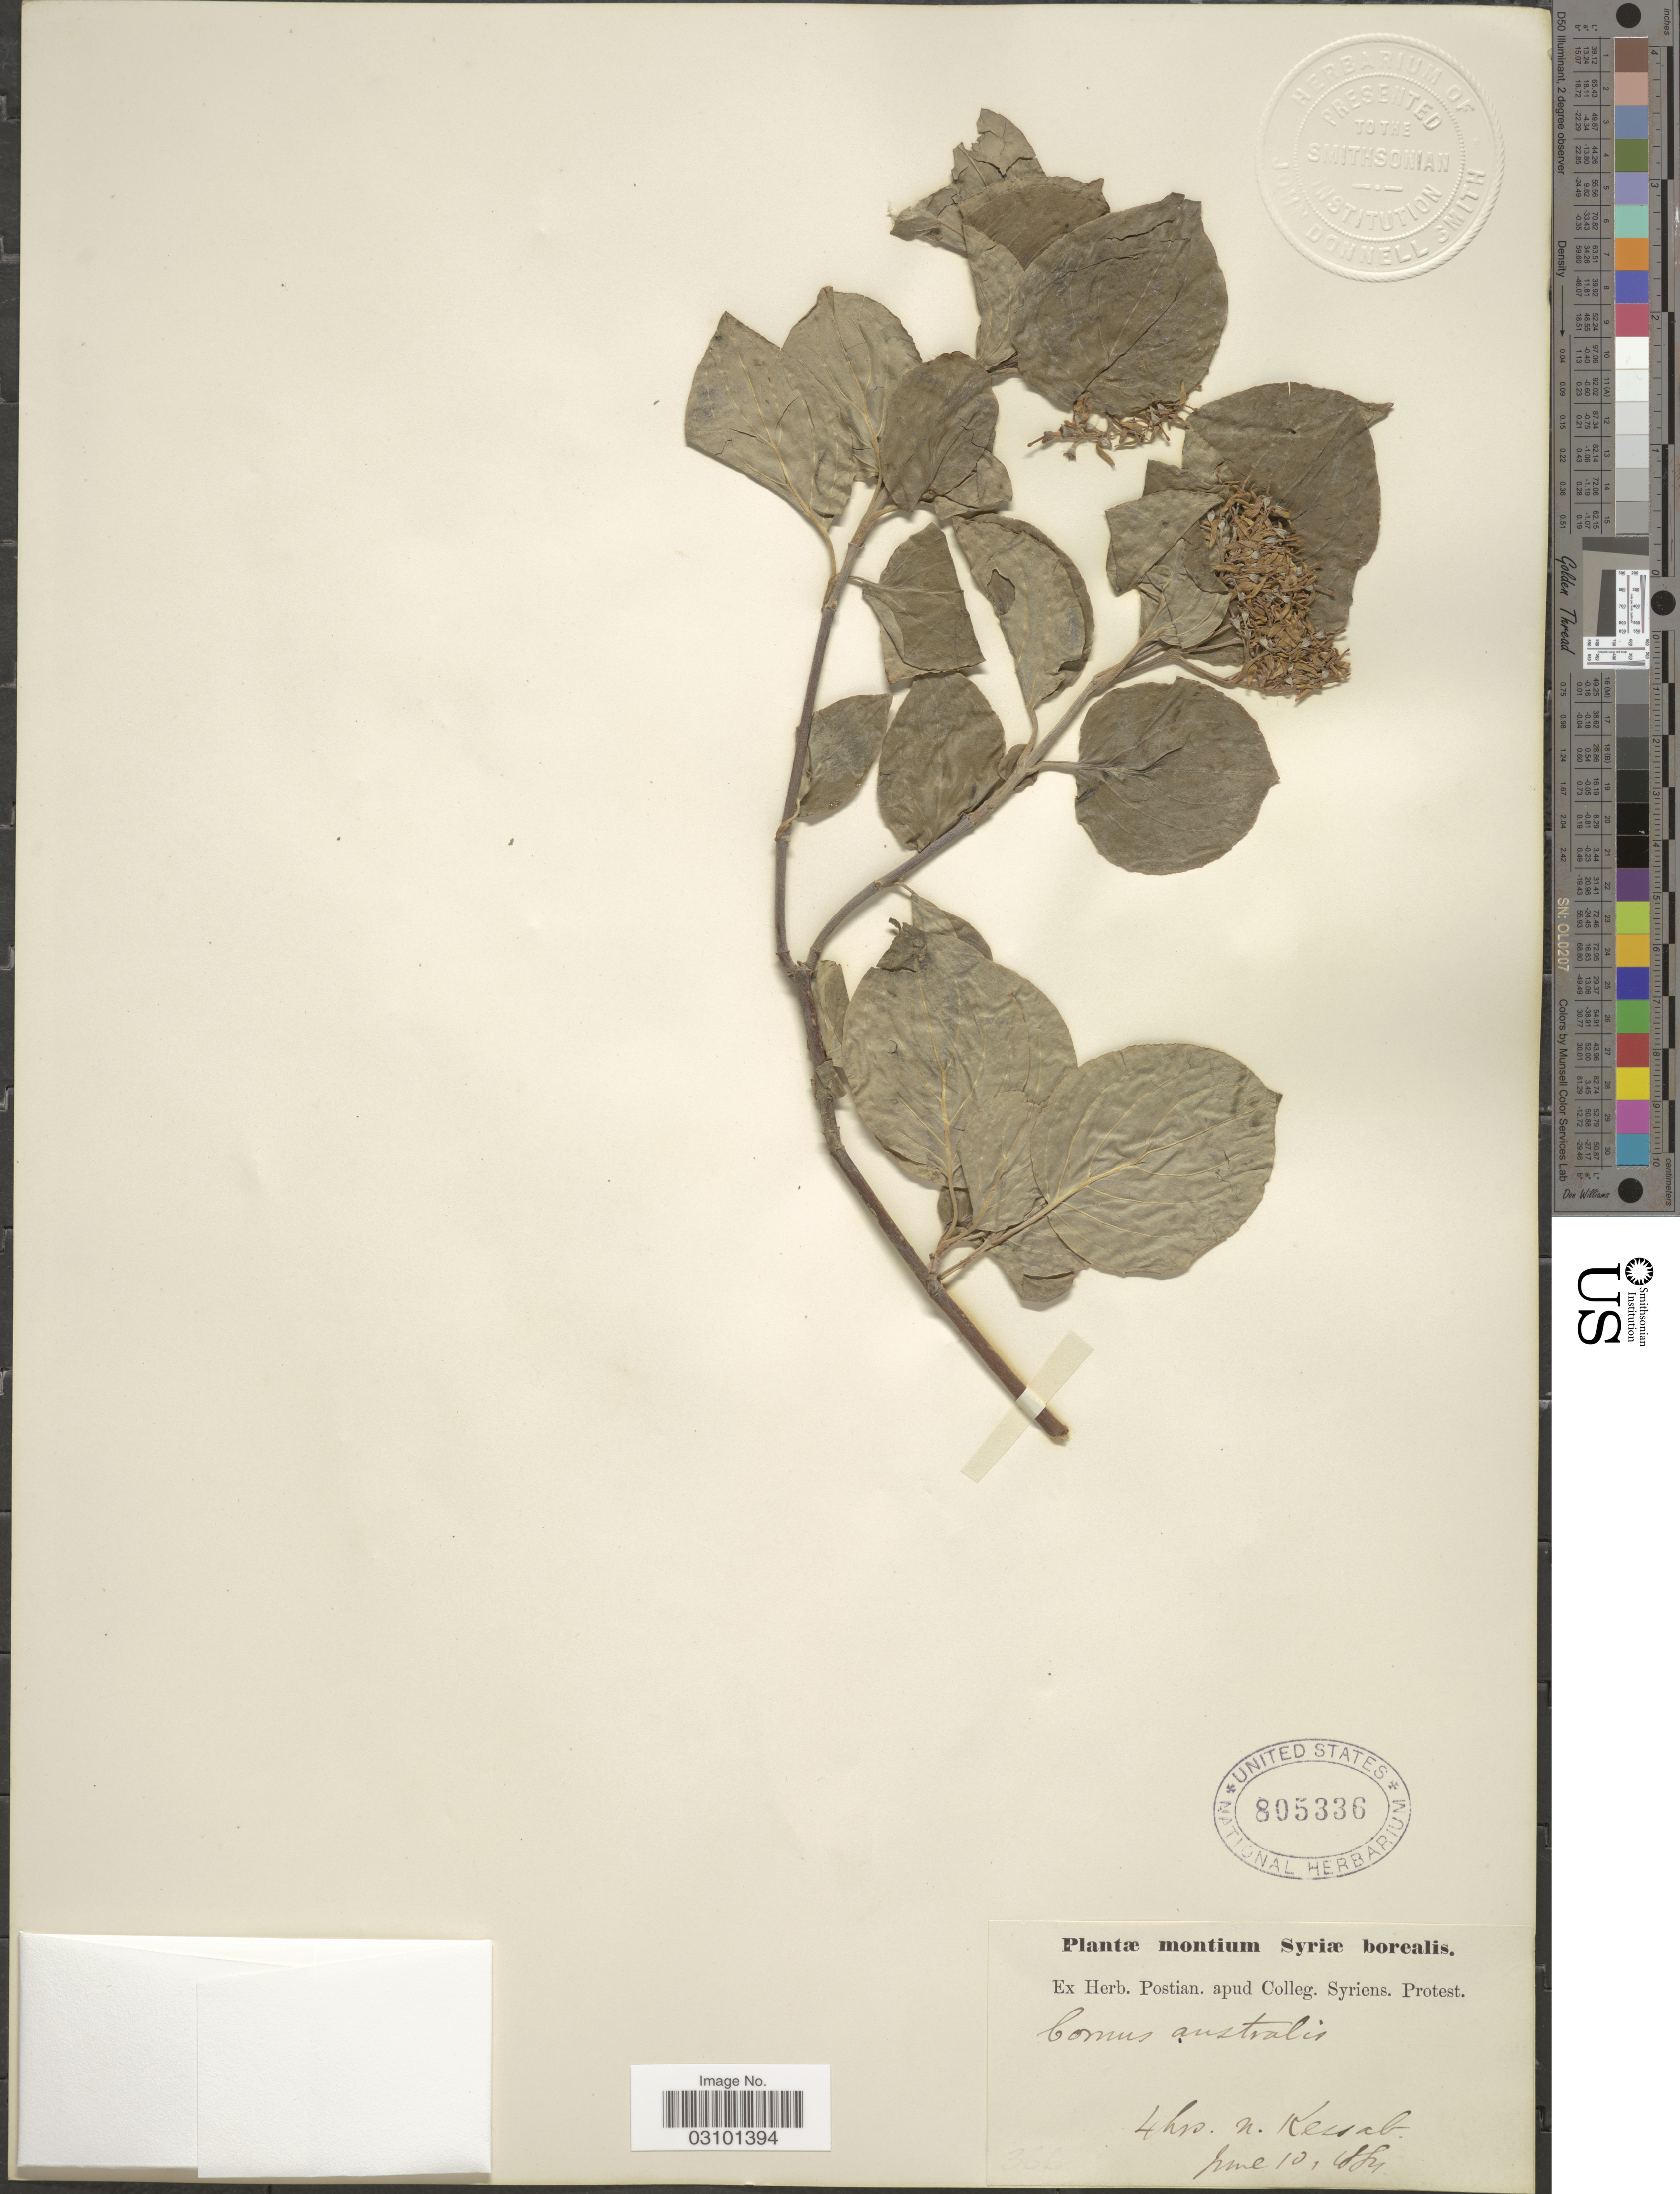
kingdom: Plantae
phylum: Tracheophyta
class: Magnoliopsida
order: Cornales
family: Cornaceae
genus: Cornus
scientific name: Cornus australis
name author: C.A. Mey.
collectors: ex herb. Postian. apud Colleg. Syriens. Protest. USE "Fannie P. A. Shepard" (10308853) AS PRIMARY COLLECTOR INSTEAD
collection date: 1884-06-10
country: Syria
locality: Montium Syriæ borealis. 4 hrs. n. Kessab.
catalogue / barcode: US 805336